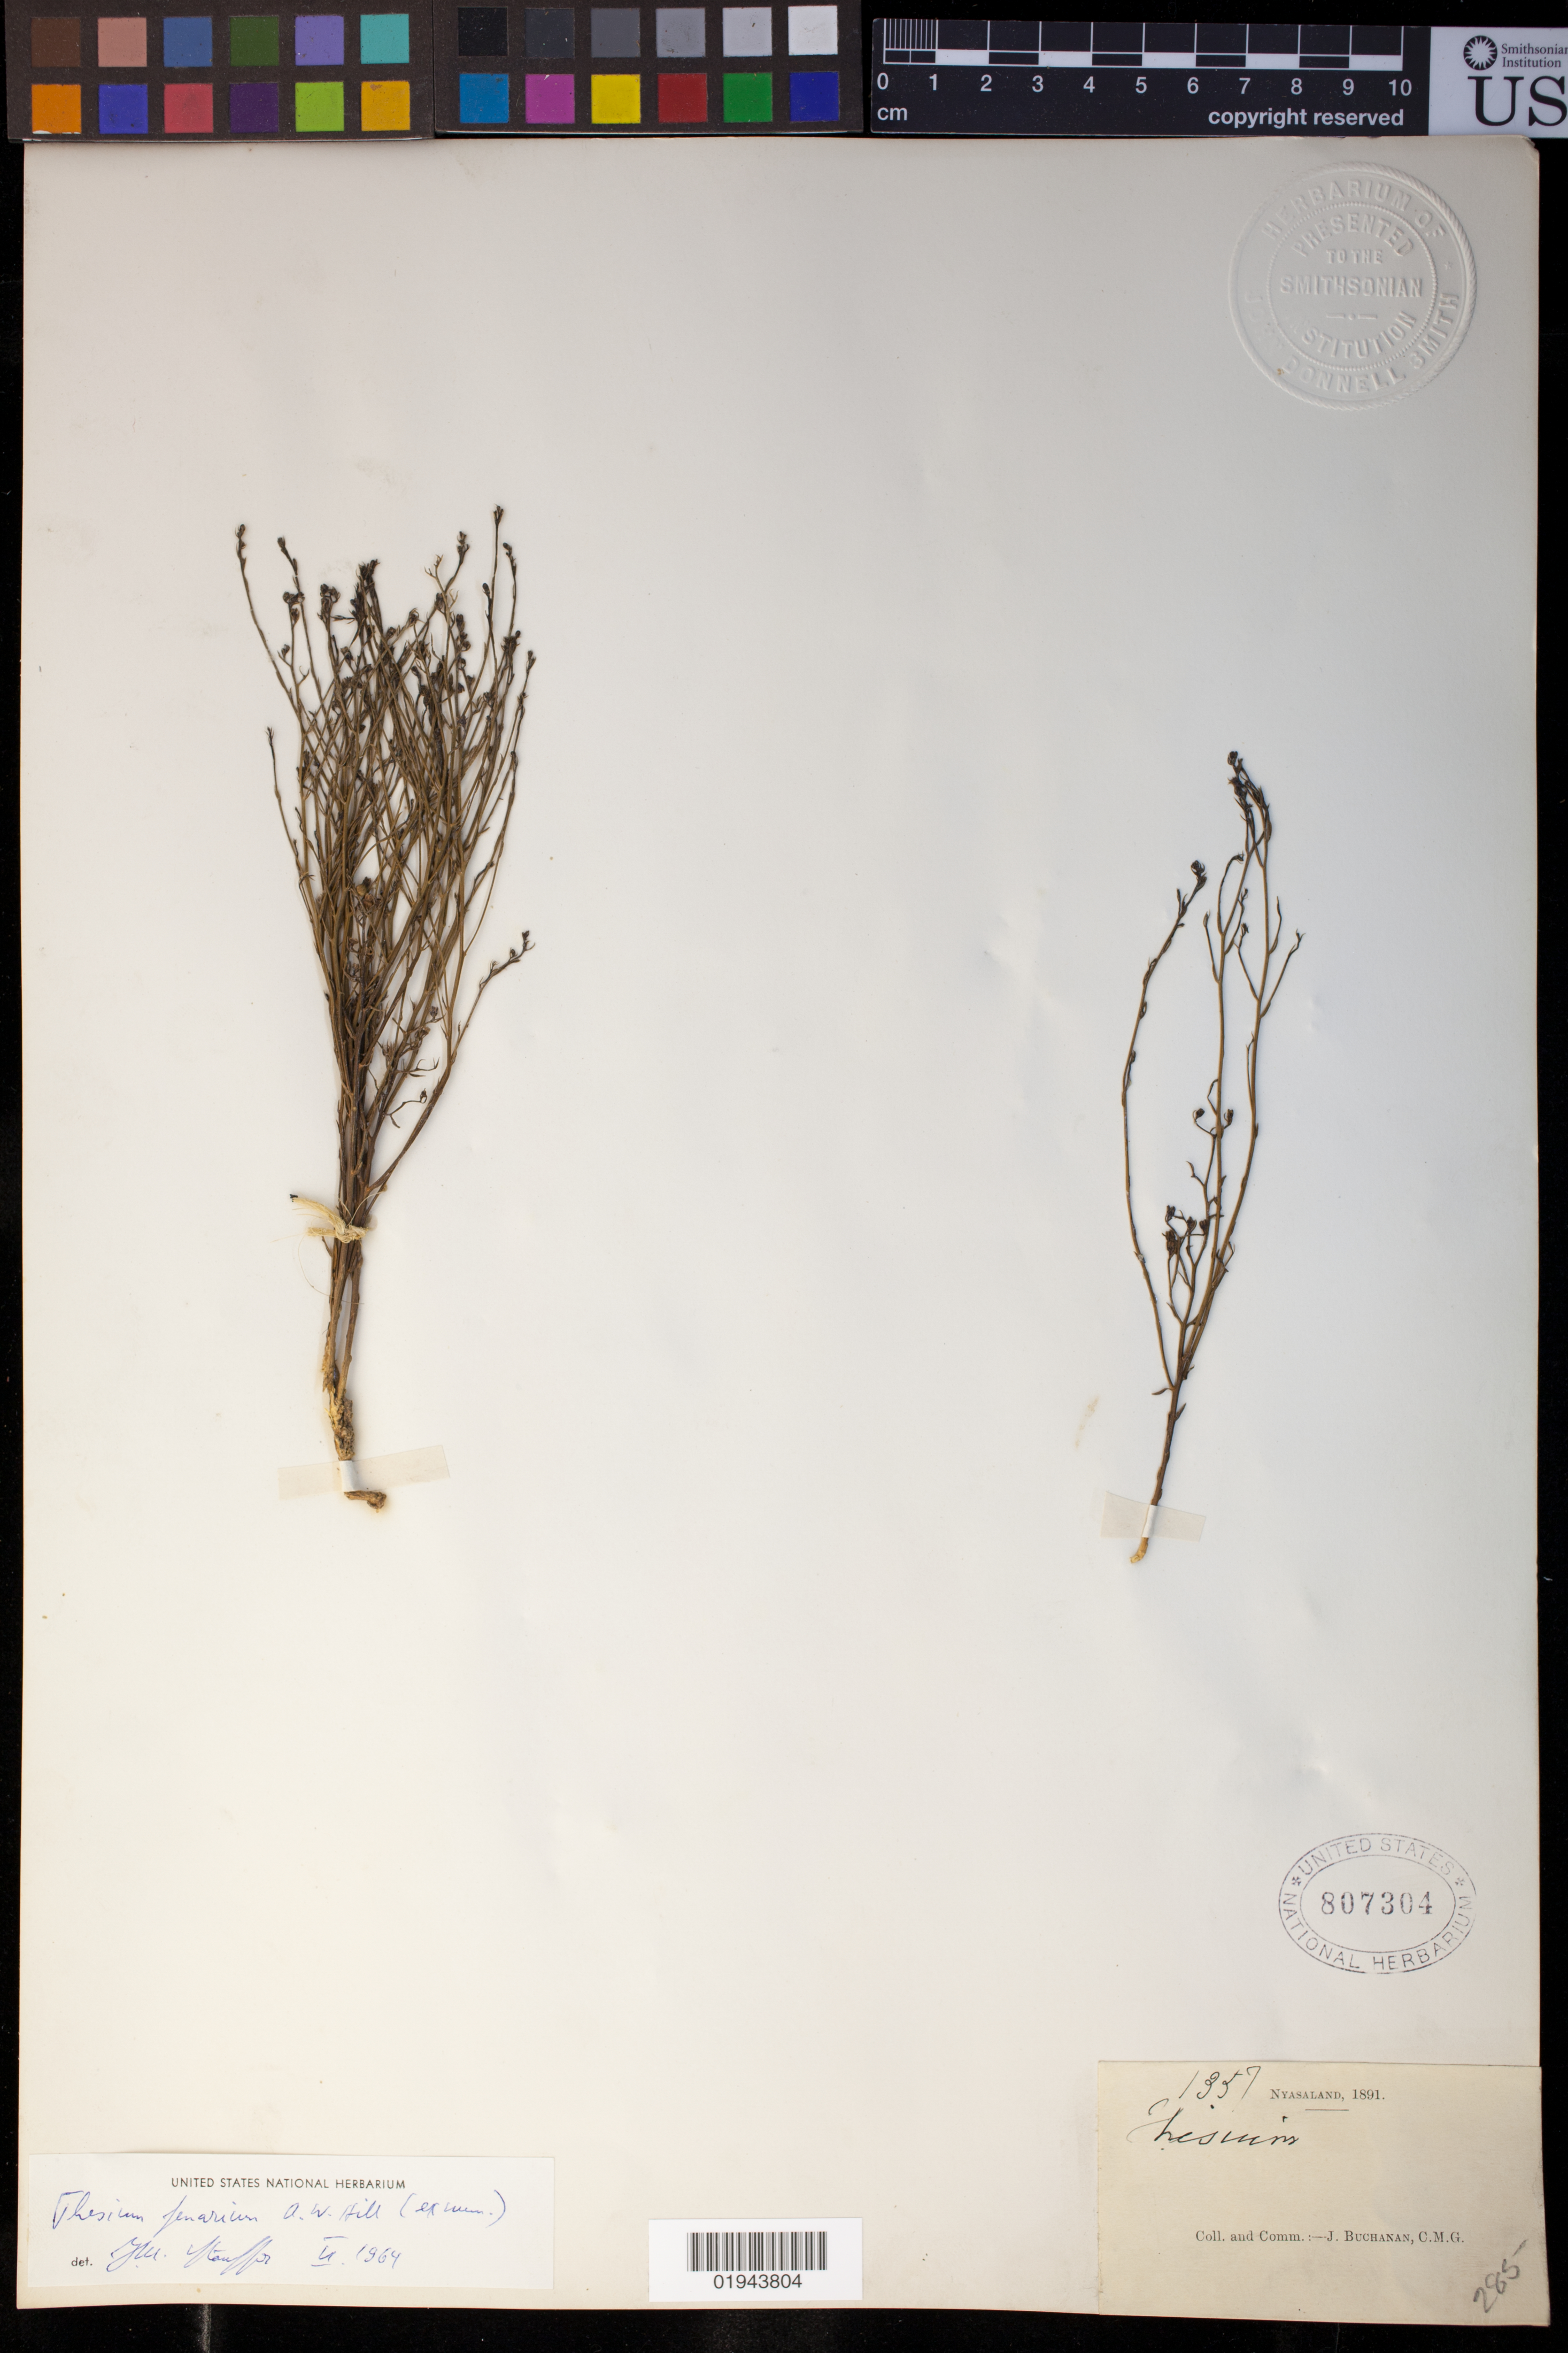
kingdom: Plantae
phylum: Tracheophyta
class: Magnoliopsida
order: Santalales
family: Thesiaceae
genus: Thesium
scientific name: Thesium fenarium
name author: A.W. Hill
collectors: J. Buchanan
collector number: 1357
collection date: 1891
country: Malawi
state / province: Southern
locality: Nyasaland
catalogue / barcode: US 807304